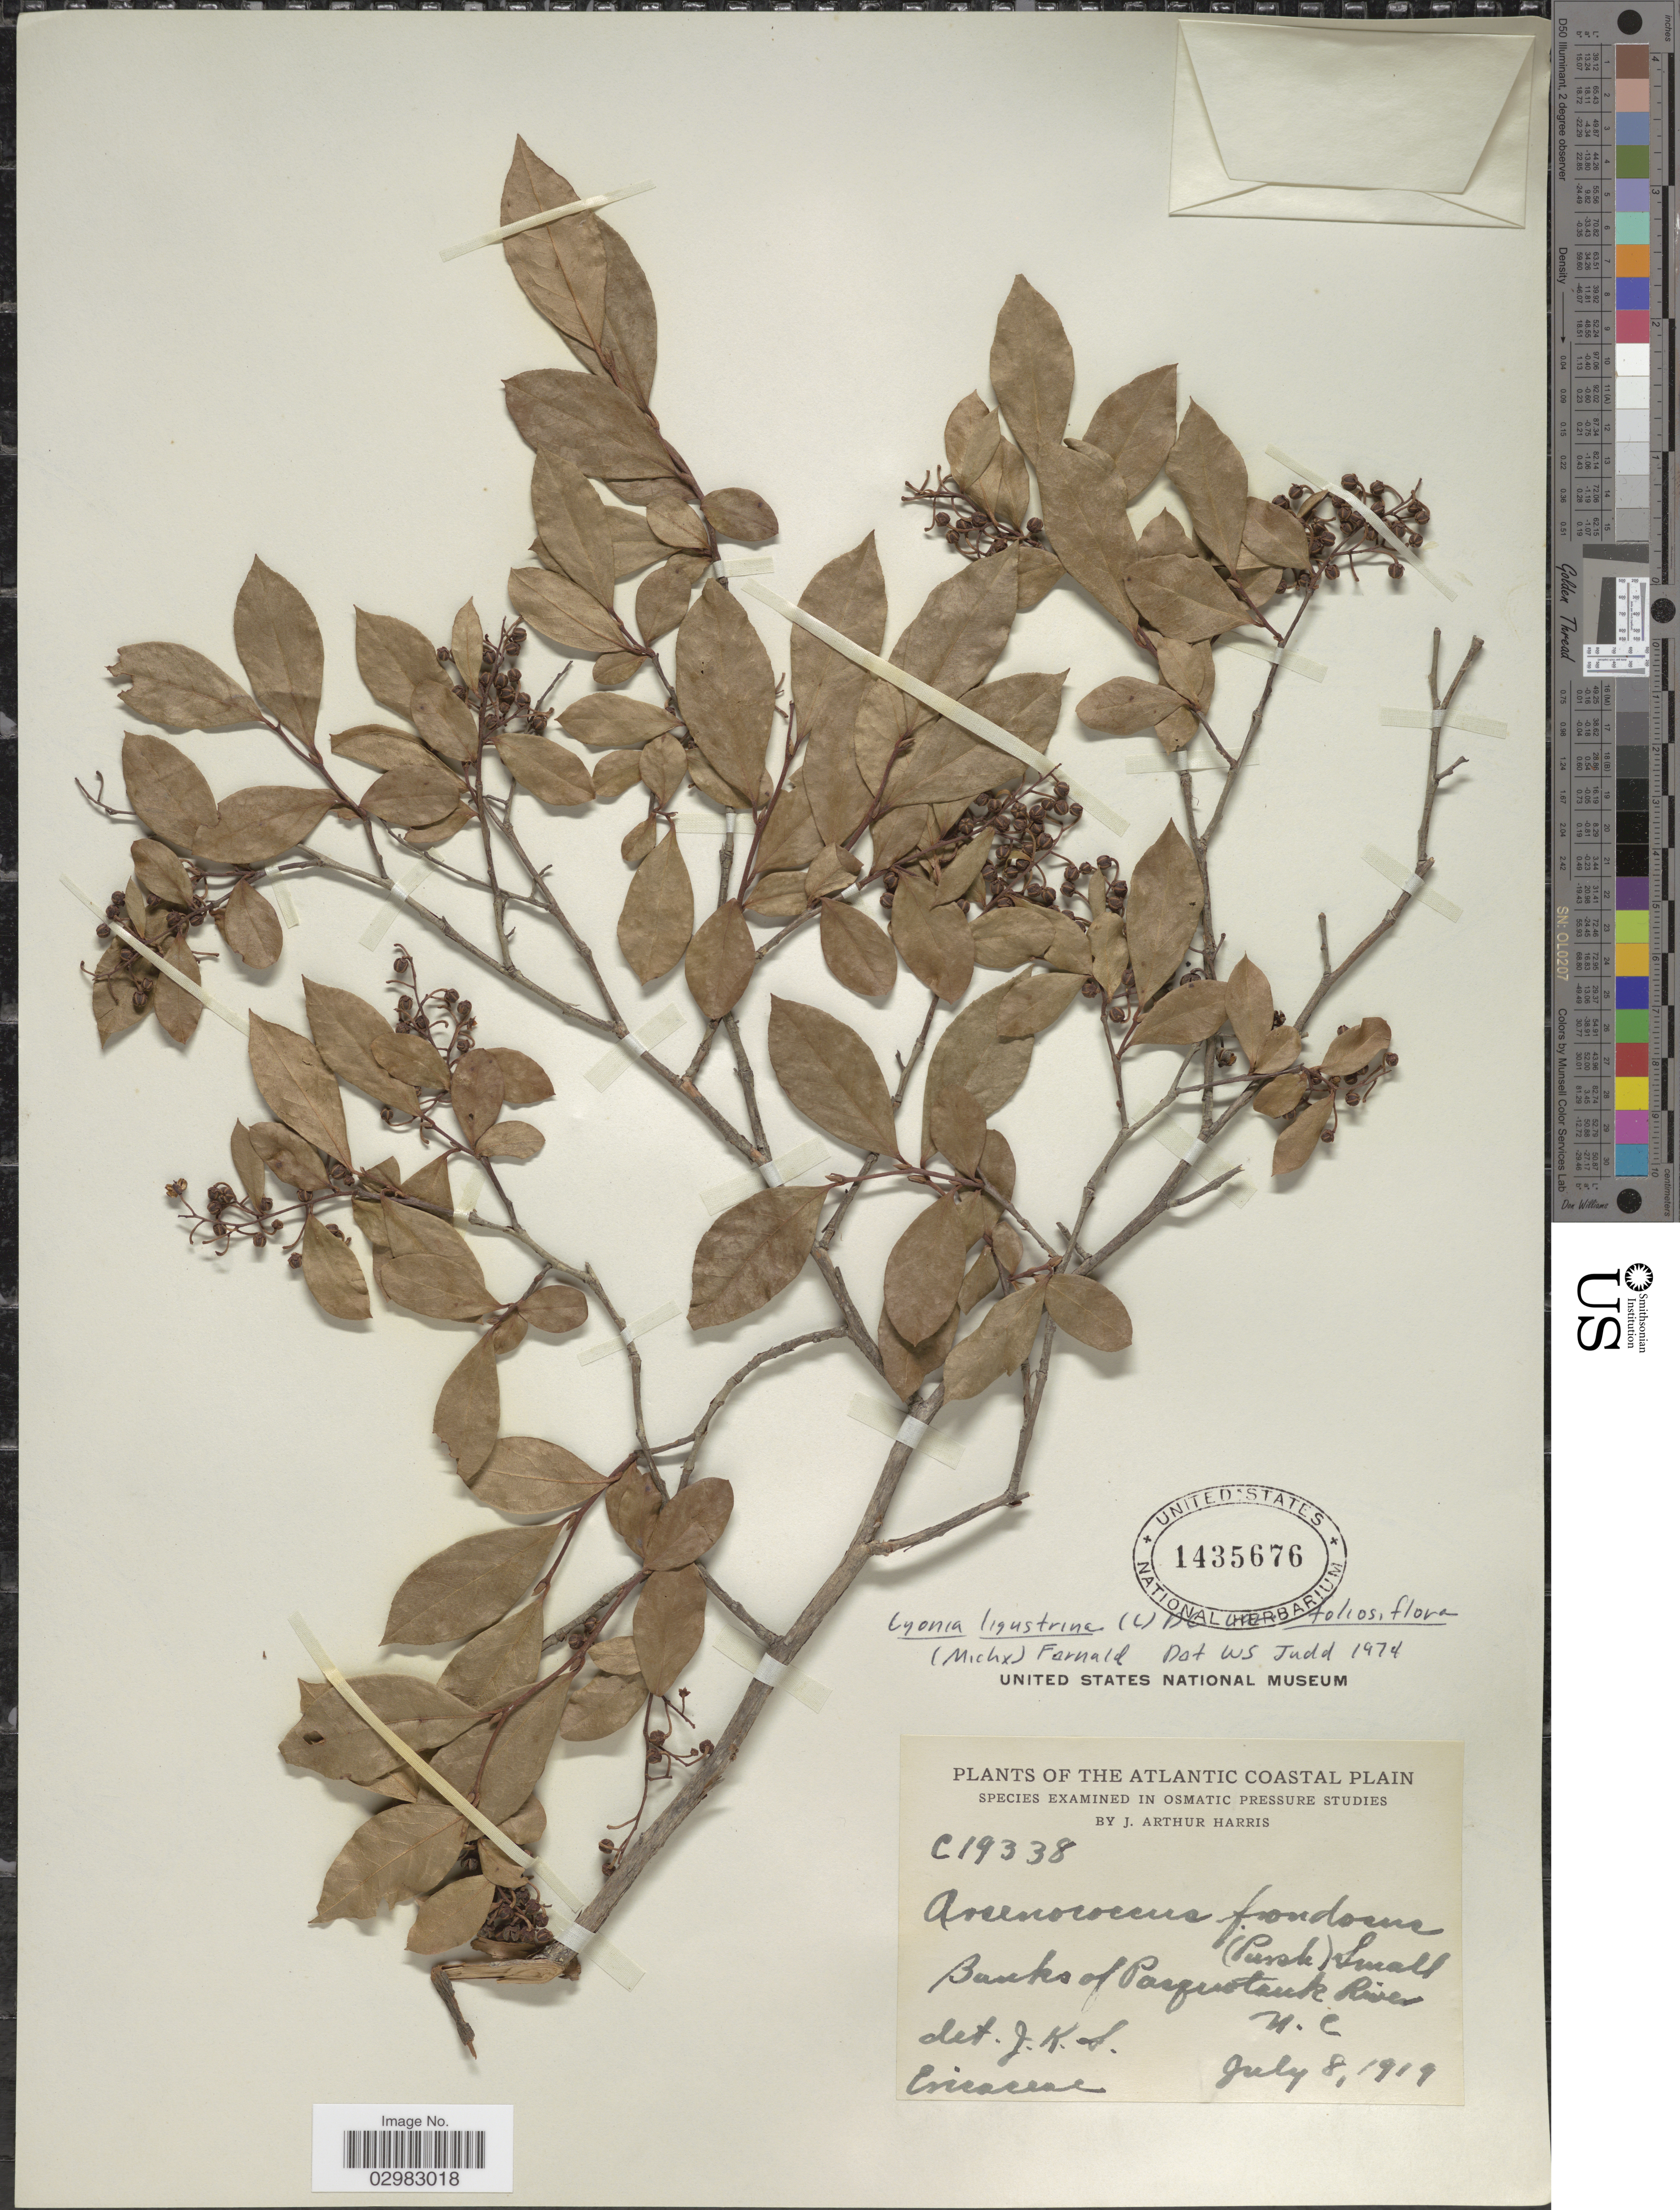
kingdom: Plantae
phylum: Tracheophyta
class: Magnoliopsida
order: Ericales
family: Ericaceae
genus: Lyonia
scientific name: Lyonia ligustrina var. ligustrina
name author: (L.) DC.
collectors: J. A. Harris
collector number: C19338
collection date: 1919-07-08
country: United States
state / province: North Carolina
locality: The Atlantic Coastal Plain, Banks of Pasquetank River, N.C.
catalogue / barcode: US 1435676